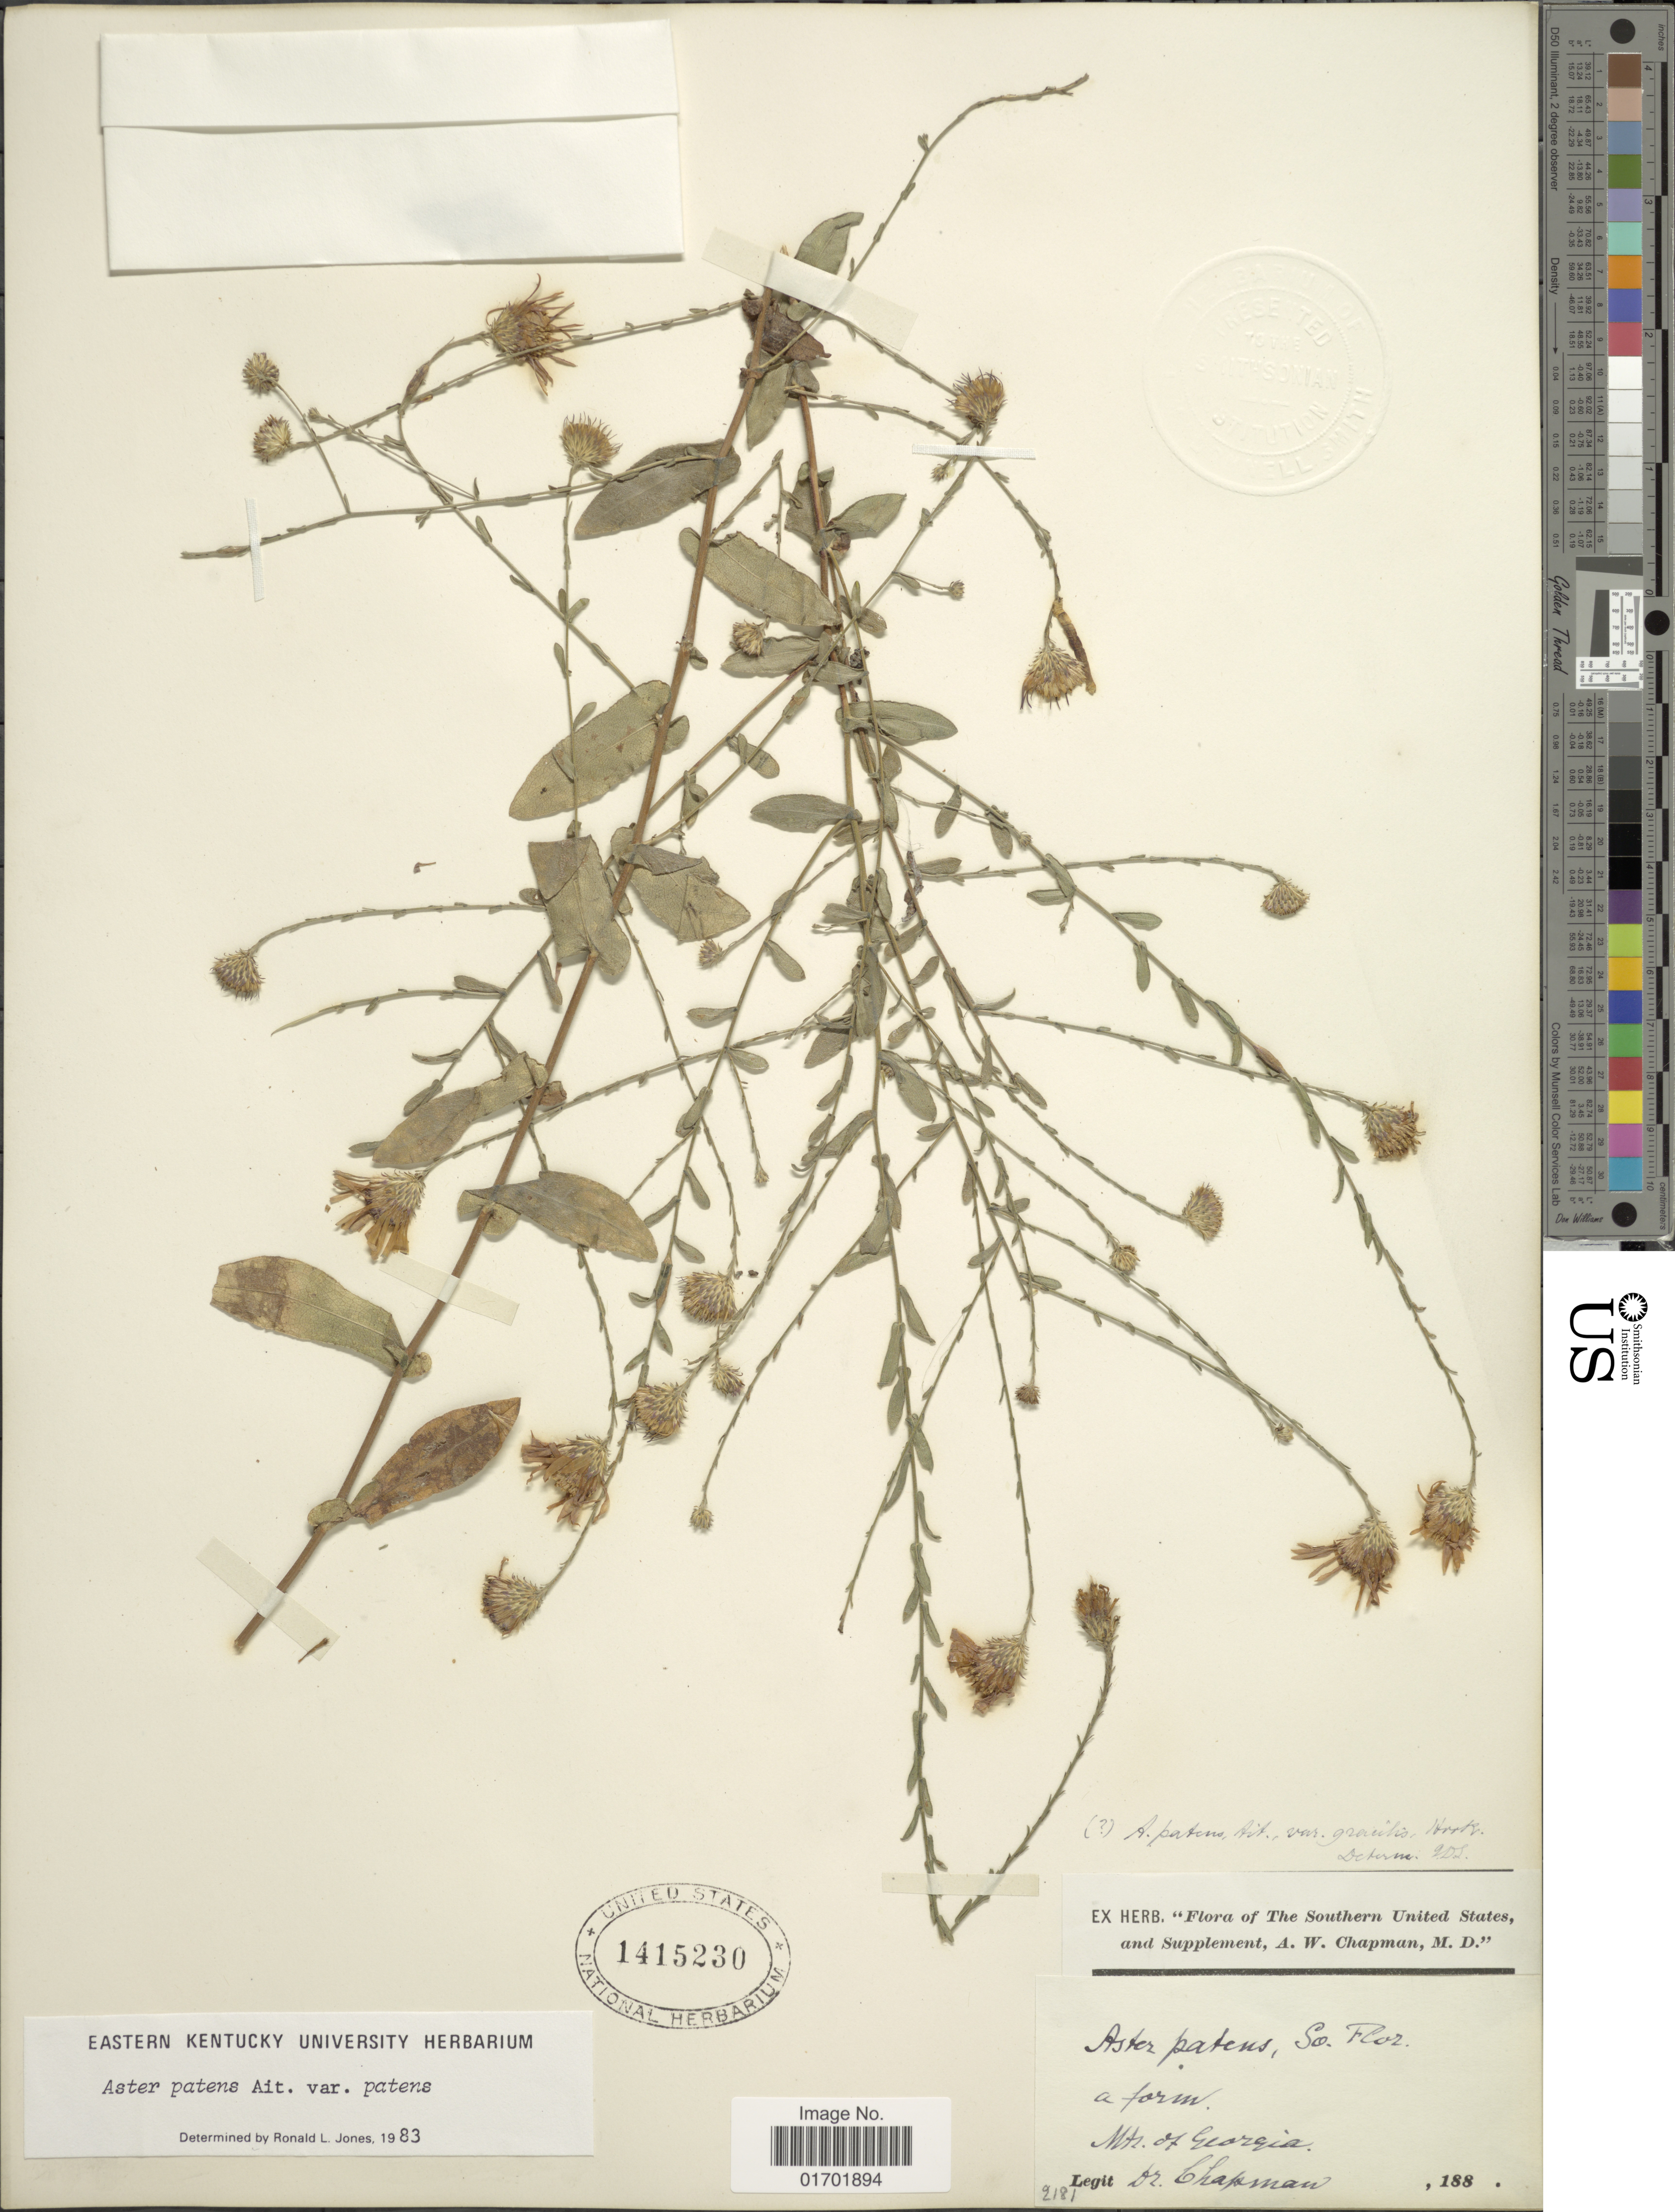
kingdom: Plantae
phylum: Tracheophyta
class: Magnoliopsida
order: Asterales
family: Asteraceae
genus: Symphyotrichum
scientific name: Symphyotrichum patens var. gracile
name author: (Hook.) G.L. Nesom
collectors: A. Chapman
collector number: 2181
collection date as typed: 188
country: United States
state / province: Georgia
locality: Mts of Georgia.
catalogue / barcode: US 1415230